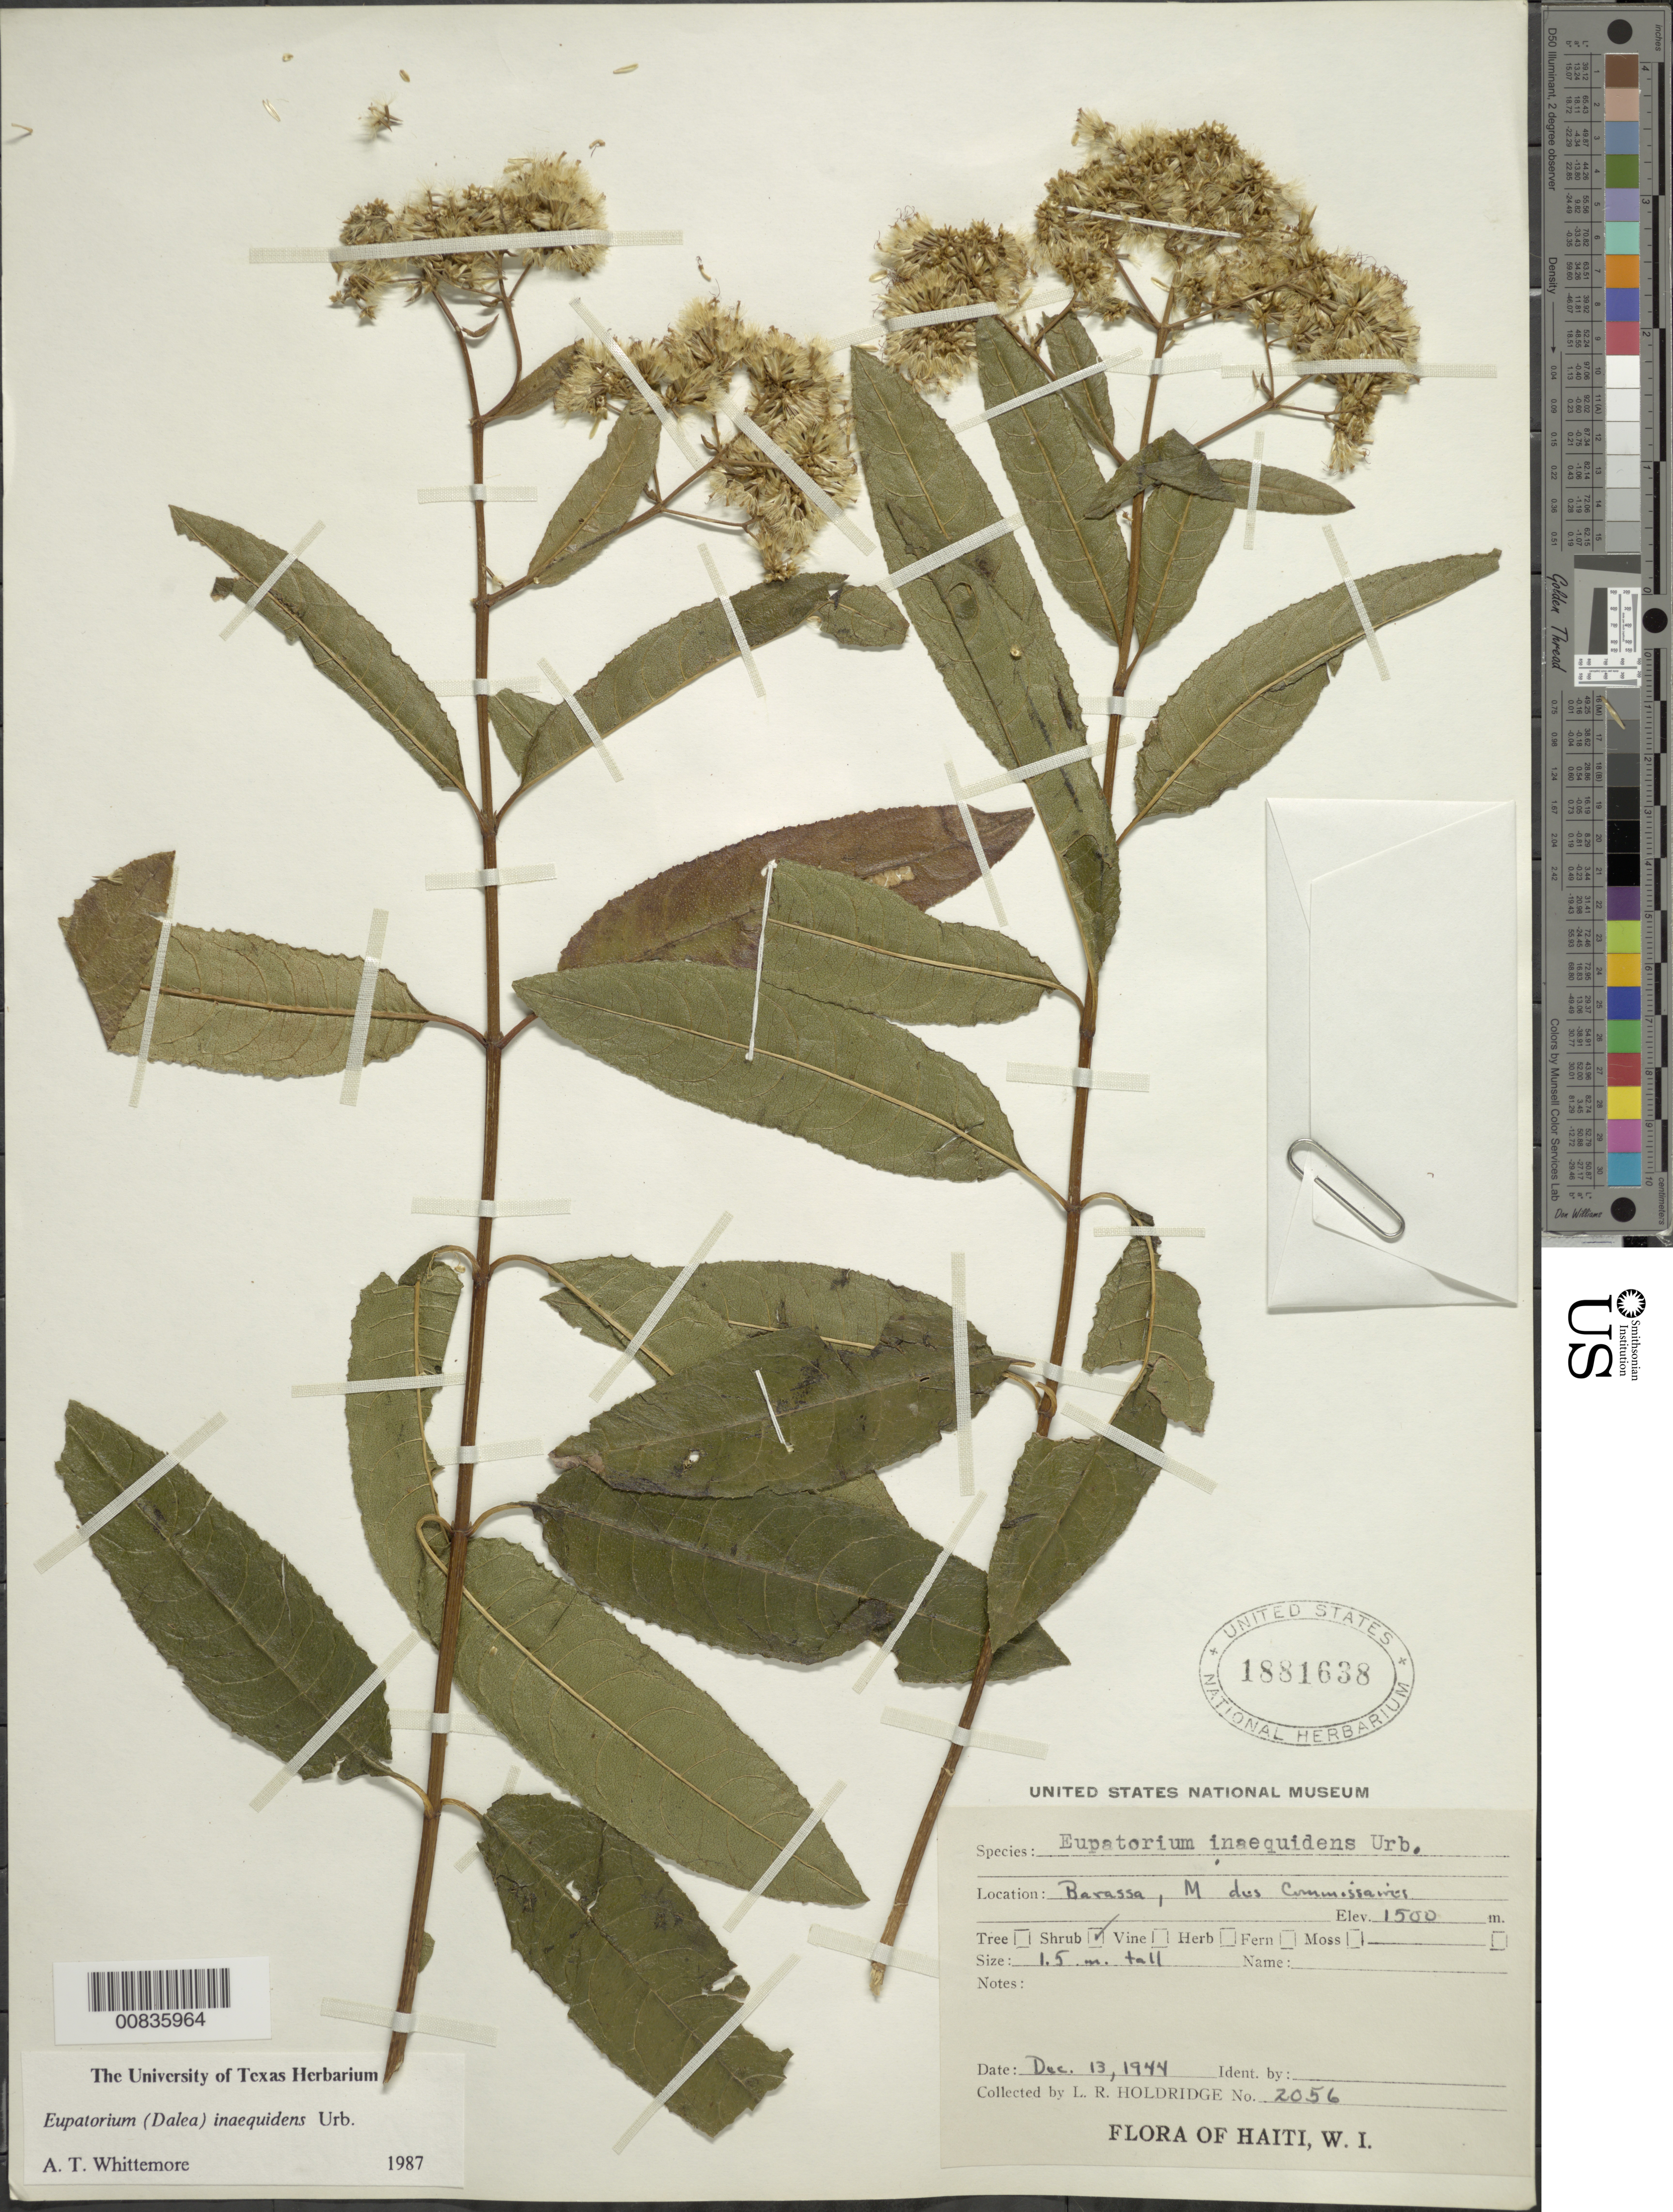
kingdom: Plantae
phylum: Tracheophyta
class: Magnoliopsida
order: Asterales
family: Asteraceae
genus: Critonia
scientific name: Critonia inaequidens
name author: (Urb.) R.M. King & H. Rob.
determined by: Whittemore, A. T.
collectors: L. Holdridge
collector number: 2056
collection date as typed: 13 Dec 1944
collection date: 1944-12-13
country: Haiti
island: Hispaniola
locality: Barassa, Mornes des Comminssaires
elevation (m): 1500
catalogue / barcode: US 1881638